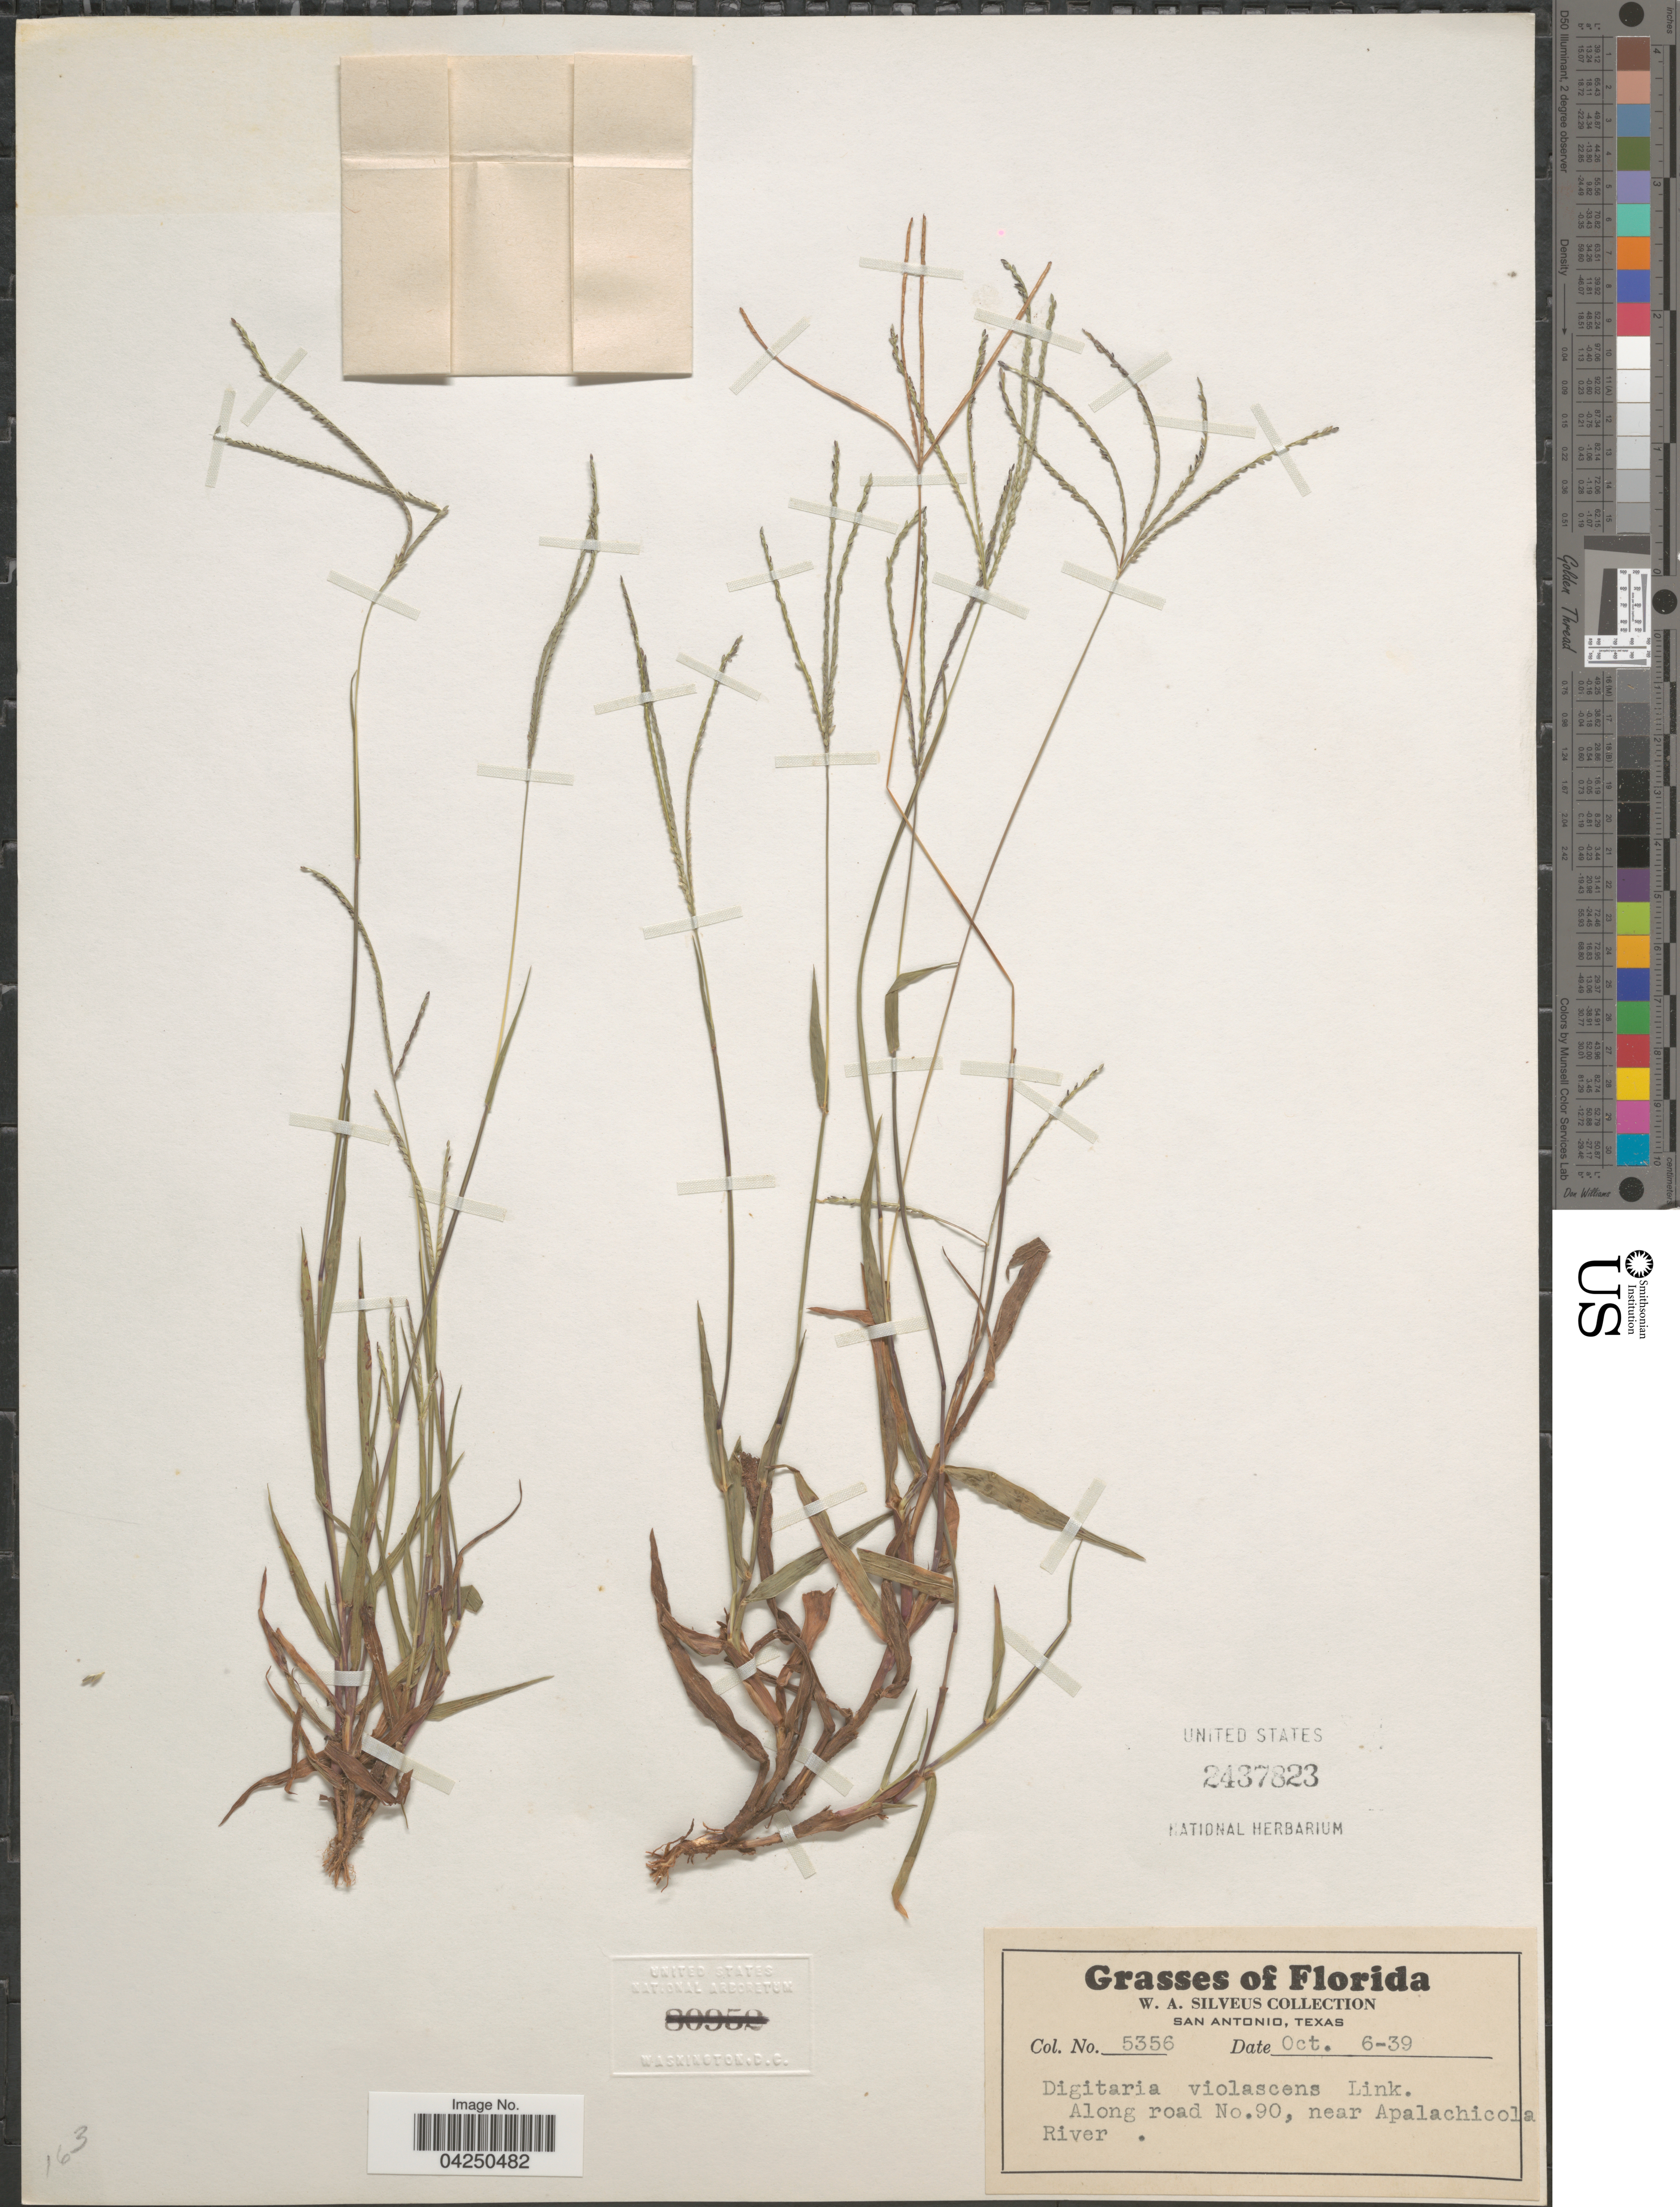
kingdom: Plantae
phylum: Tracheophyta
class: Liliopsida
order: Poales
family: Poaceae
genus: Digitaria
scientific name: Digitaria violascens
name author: Link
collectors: W. Silveus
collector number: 5356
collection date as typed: Transcribed d/m/y: 6/10/39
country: United States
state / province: Florida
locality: Along road No.90, near Apalachicola River.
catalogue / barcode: US 2437823